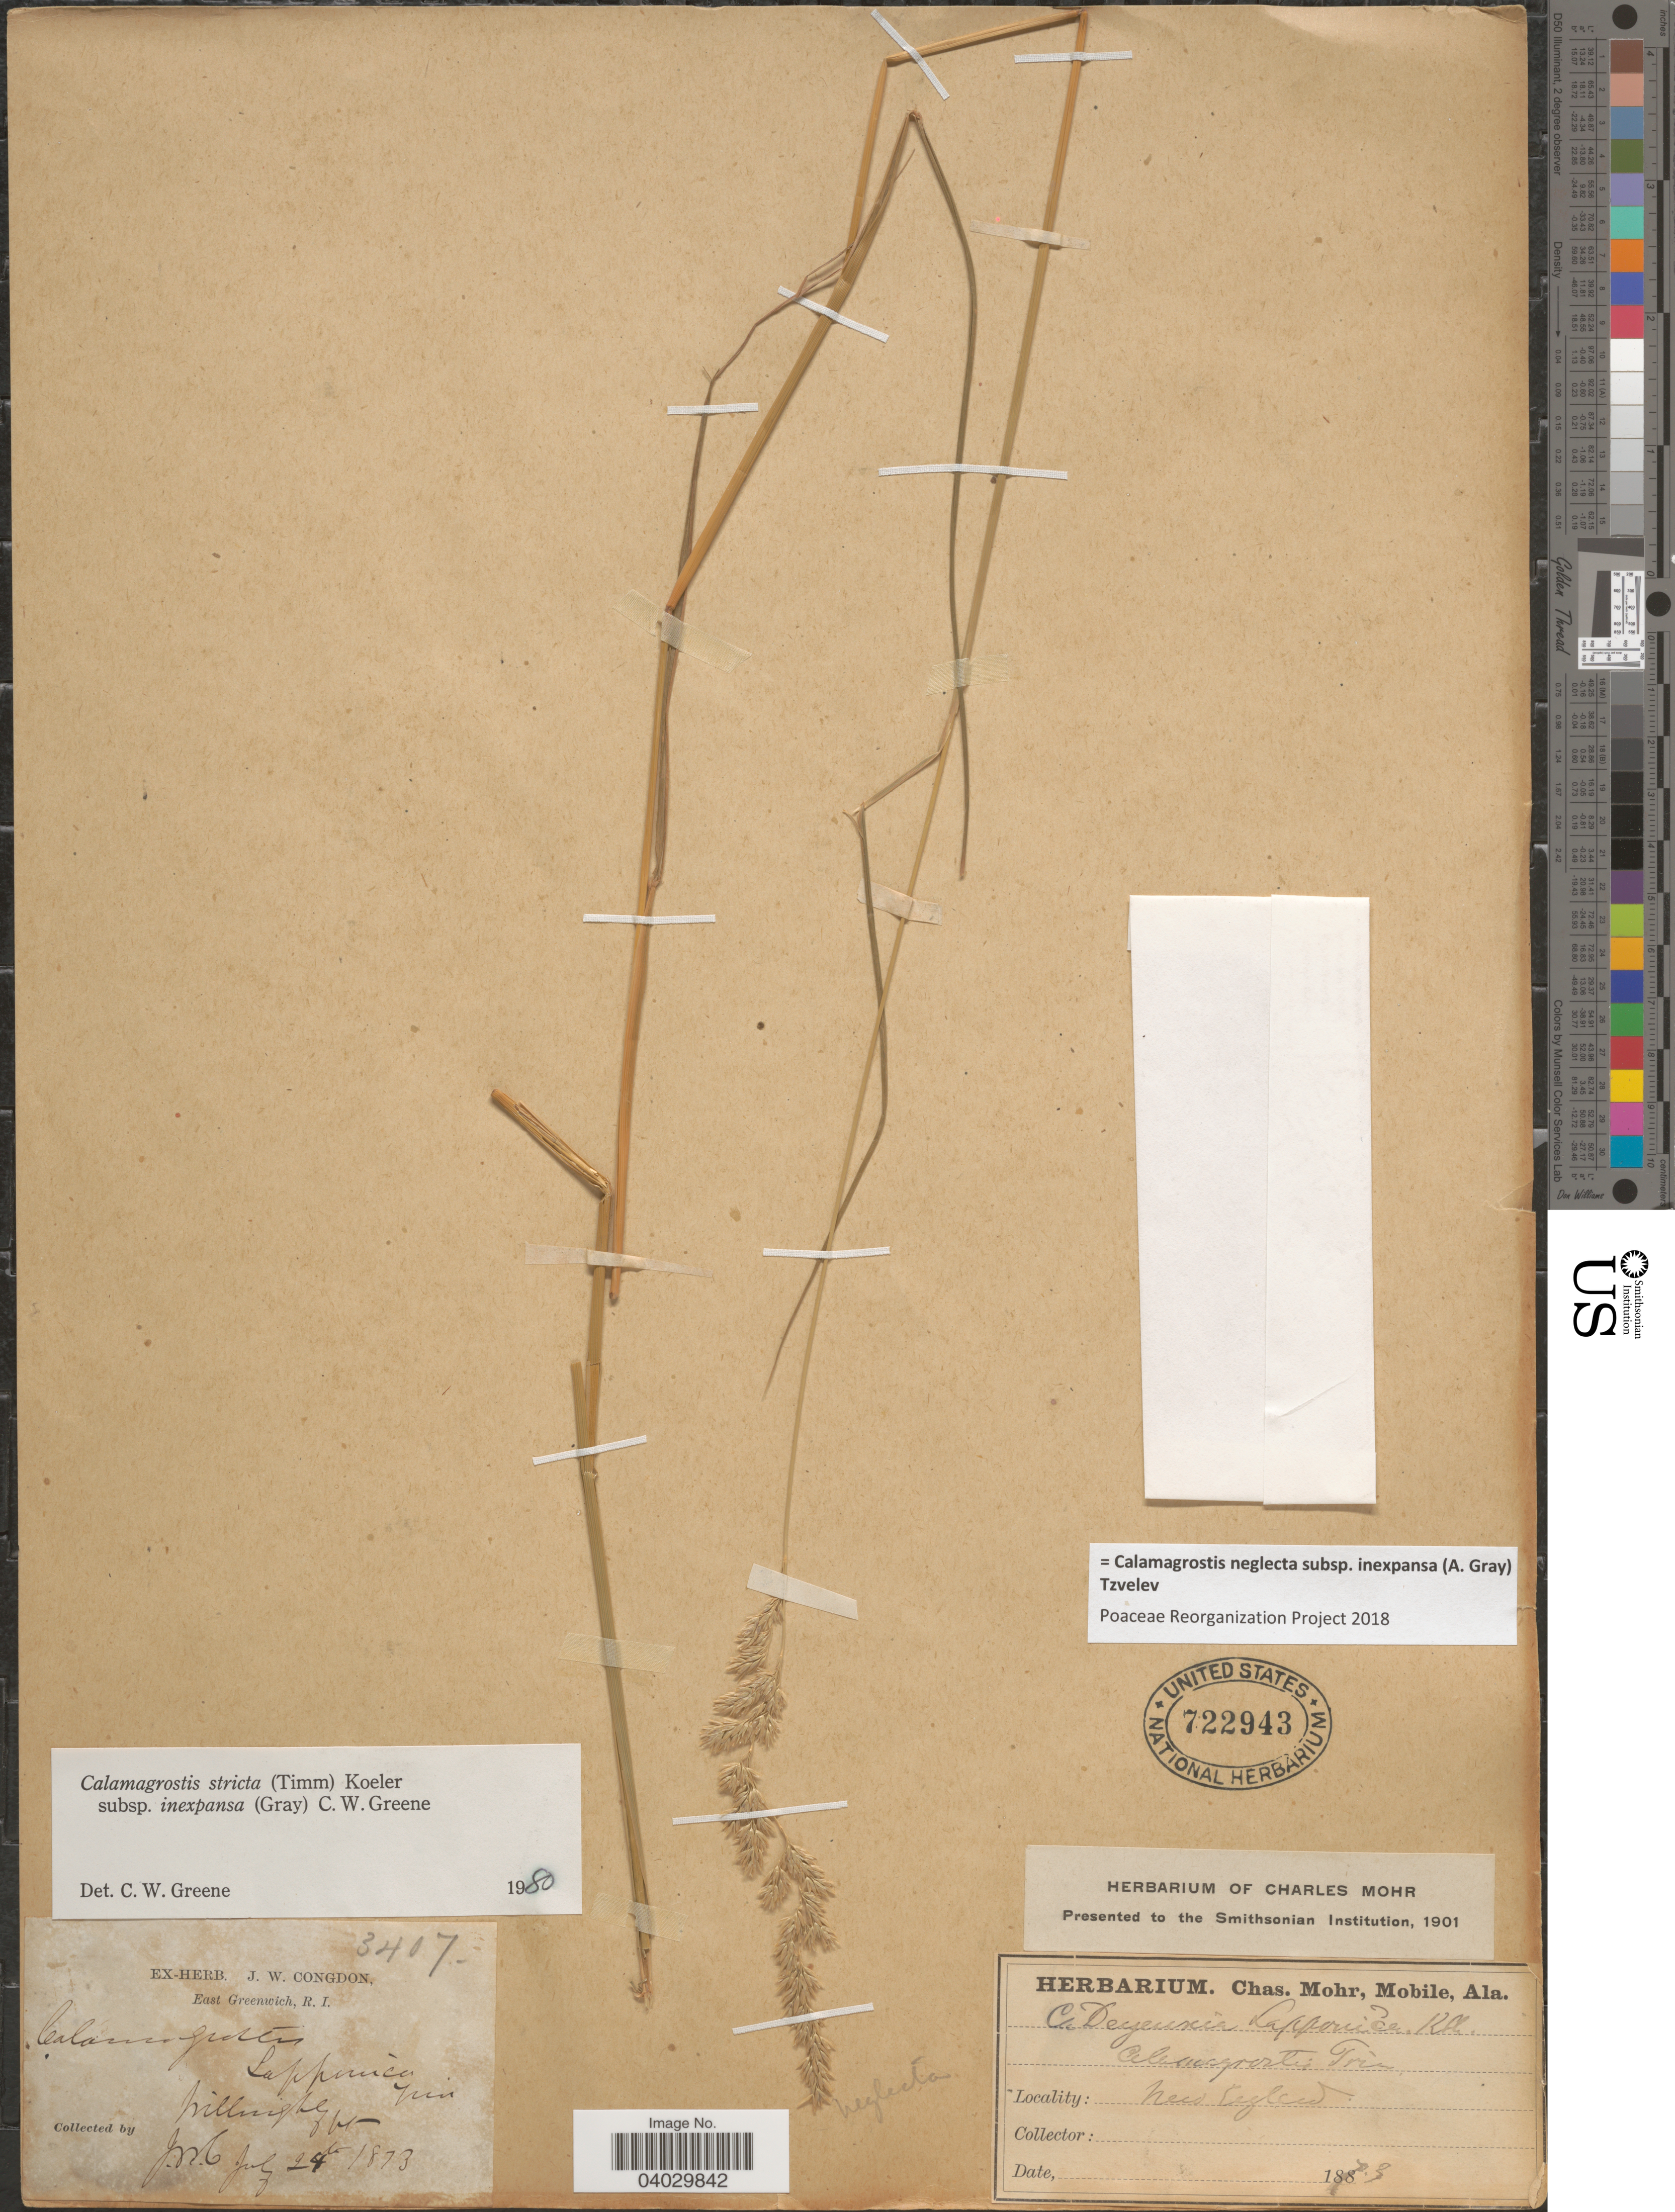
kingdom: Plantae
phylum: Tracheophyta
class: Liliopsida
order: Poales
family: Poaceae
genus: Calamagrostis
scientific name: Calamagrostis neglecta subsp. inexpansa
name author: (A. Gray) Tzvelev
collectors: J. W. Congdon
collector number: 3407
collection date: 1873-07-24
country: United States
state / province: Vermont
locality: Willoughby.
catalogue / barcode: US 722943